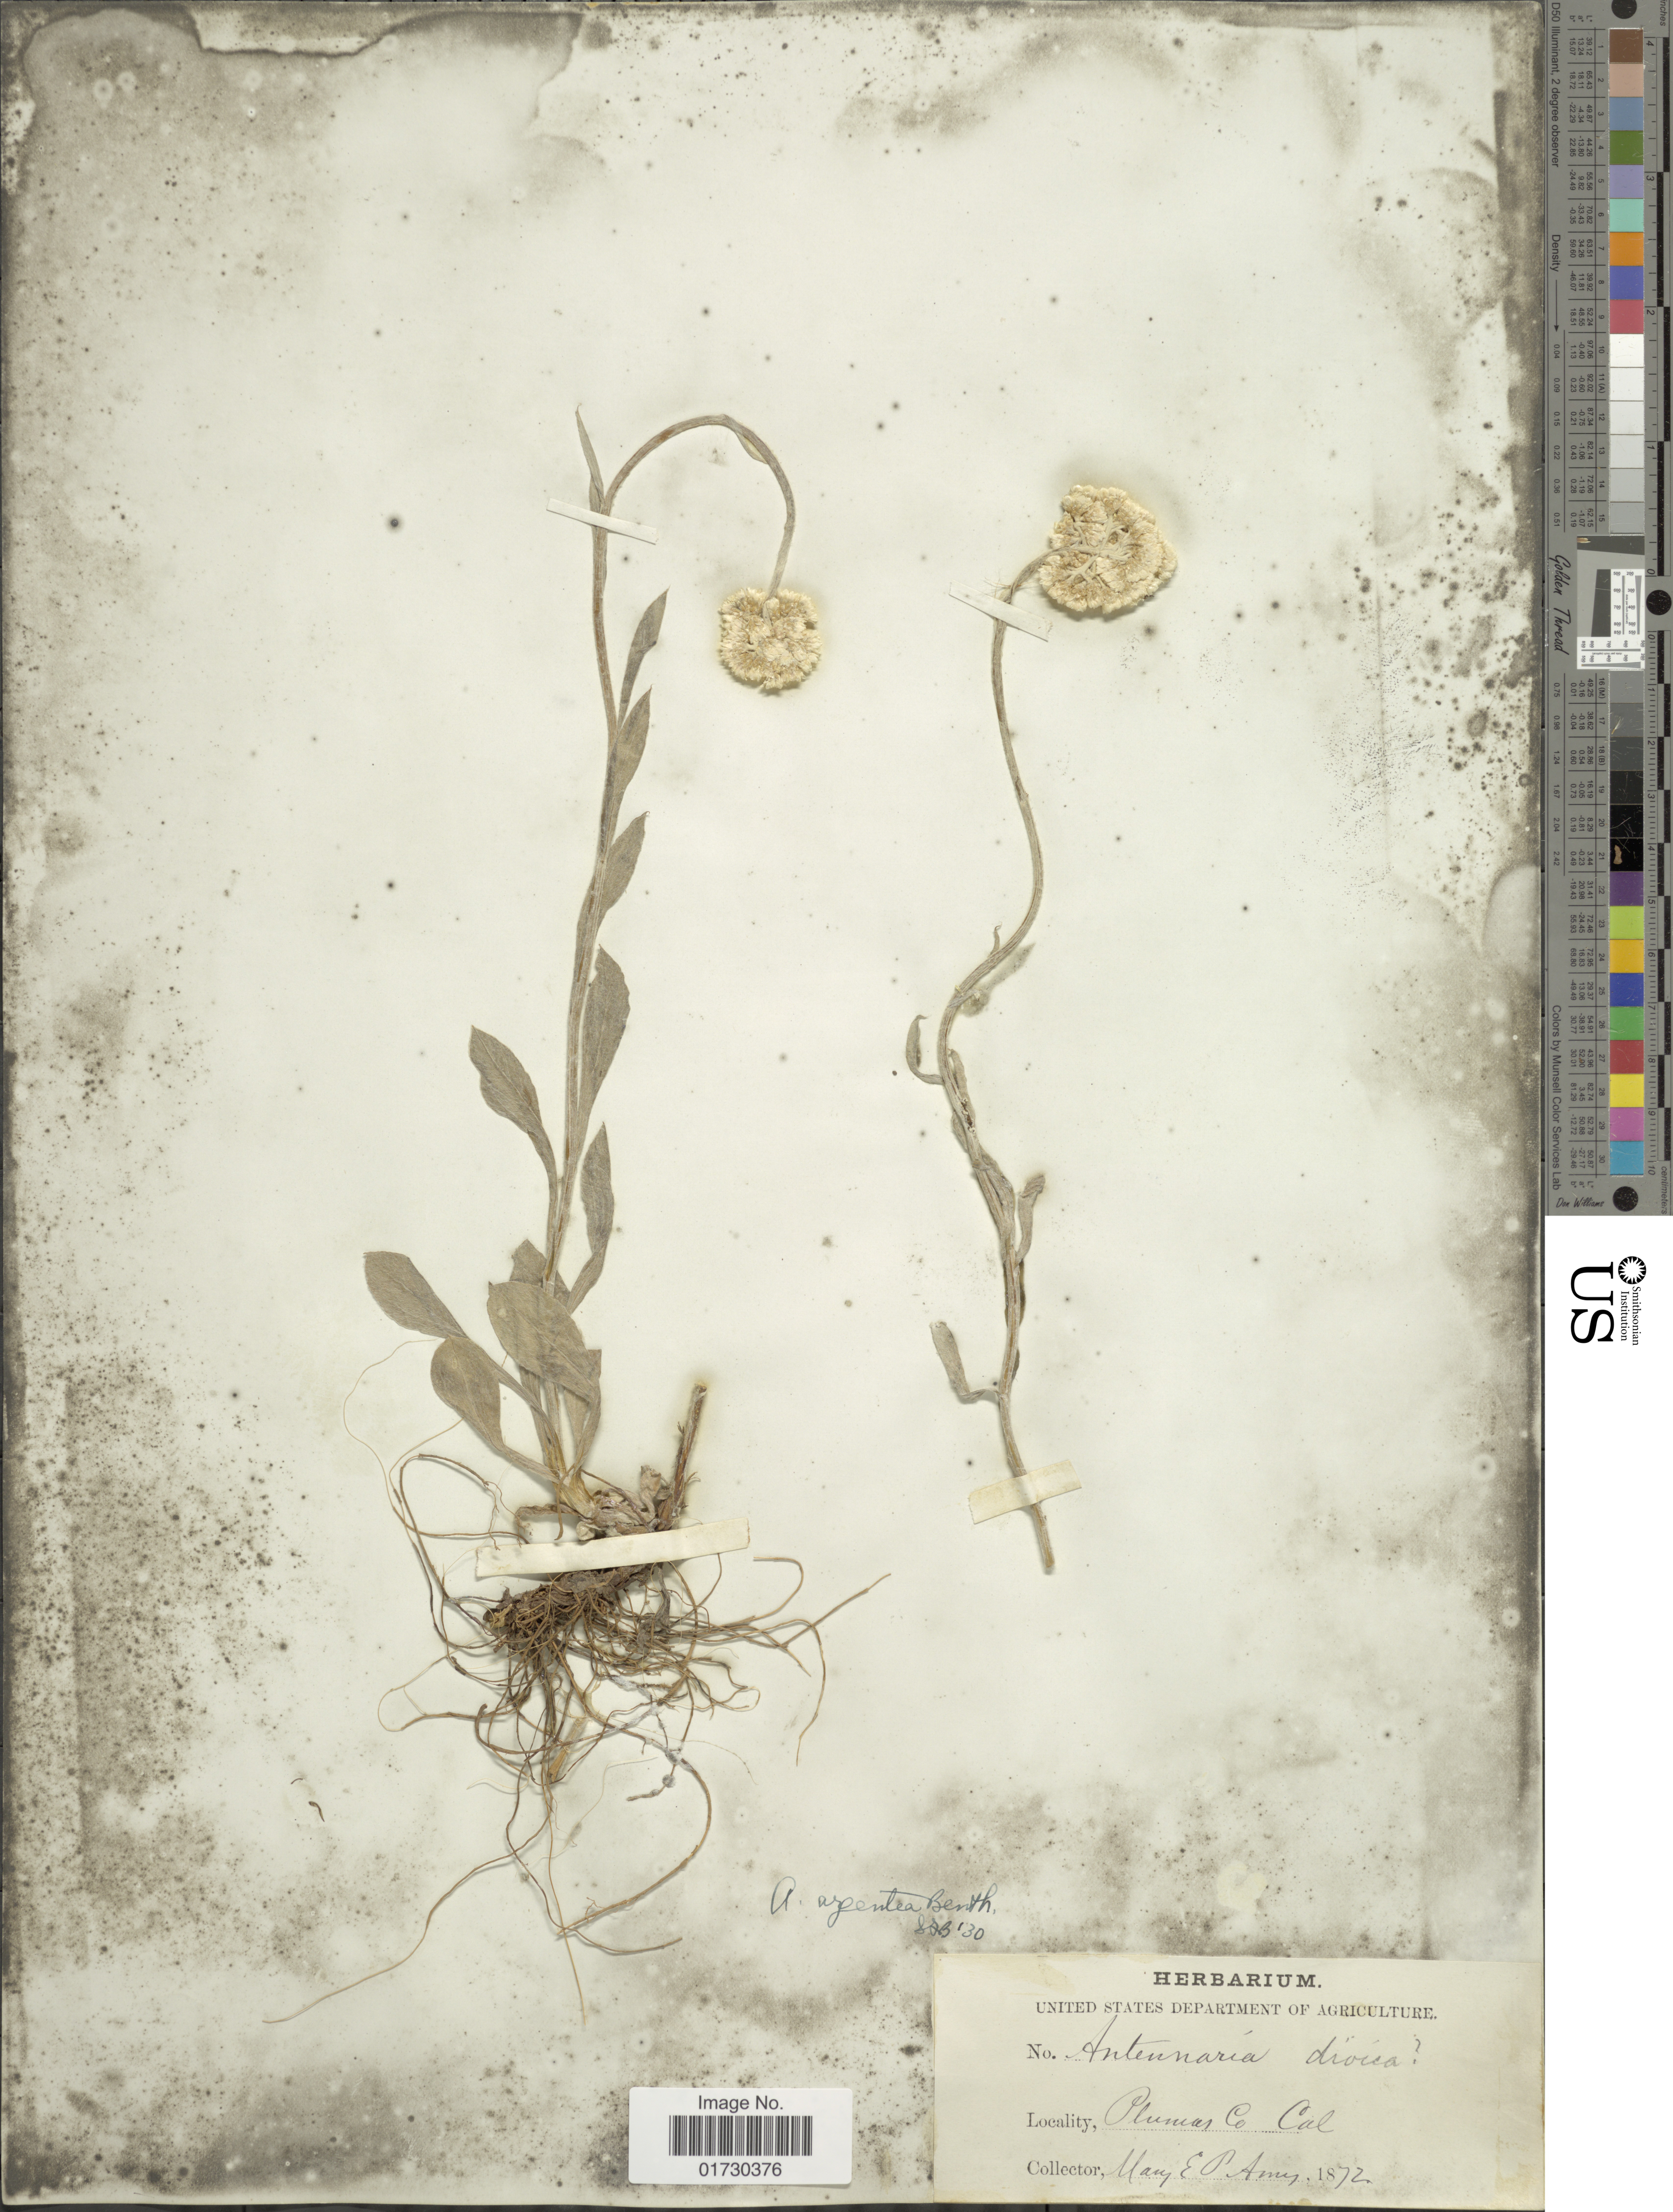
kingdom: Plantae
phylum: Tracheophyta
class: Magnoliopsida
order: Asterales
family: Asteraceae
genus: Antennaria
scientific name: Antennaria argentea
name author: Benth.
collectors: M. E. P. Ames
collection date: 1872-08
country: United States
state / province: California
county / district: Plumas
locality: Plumas Co.